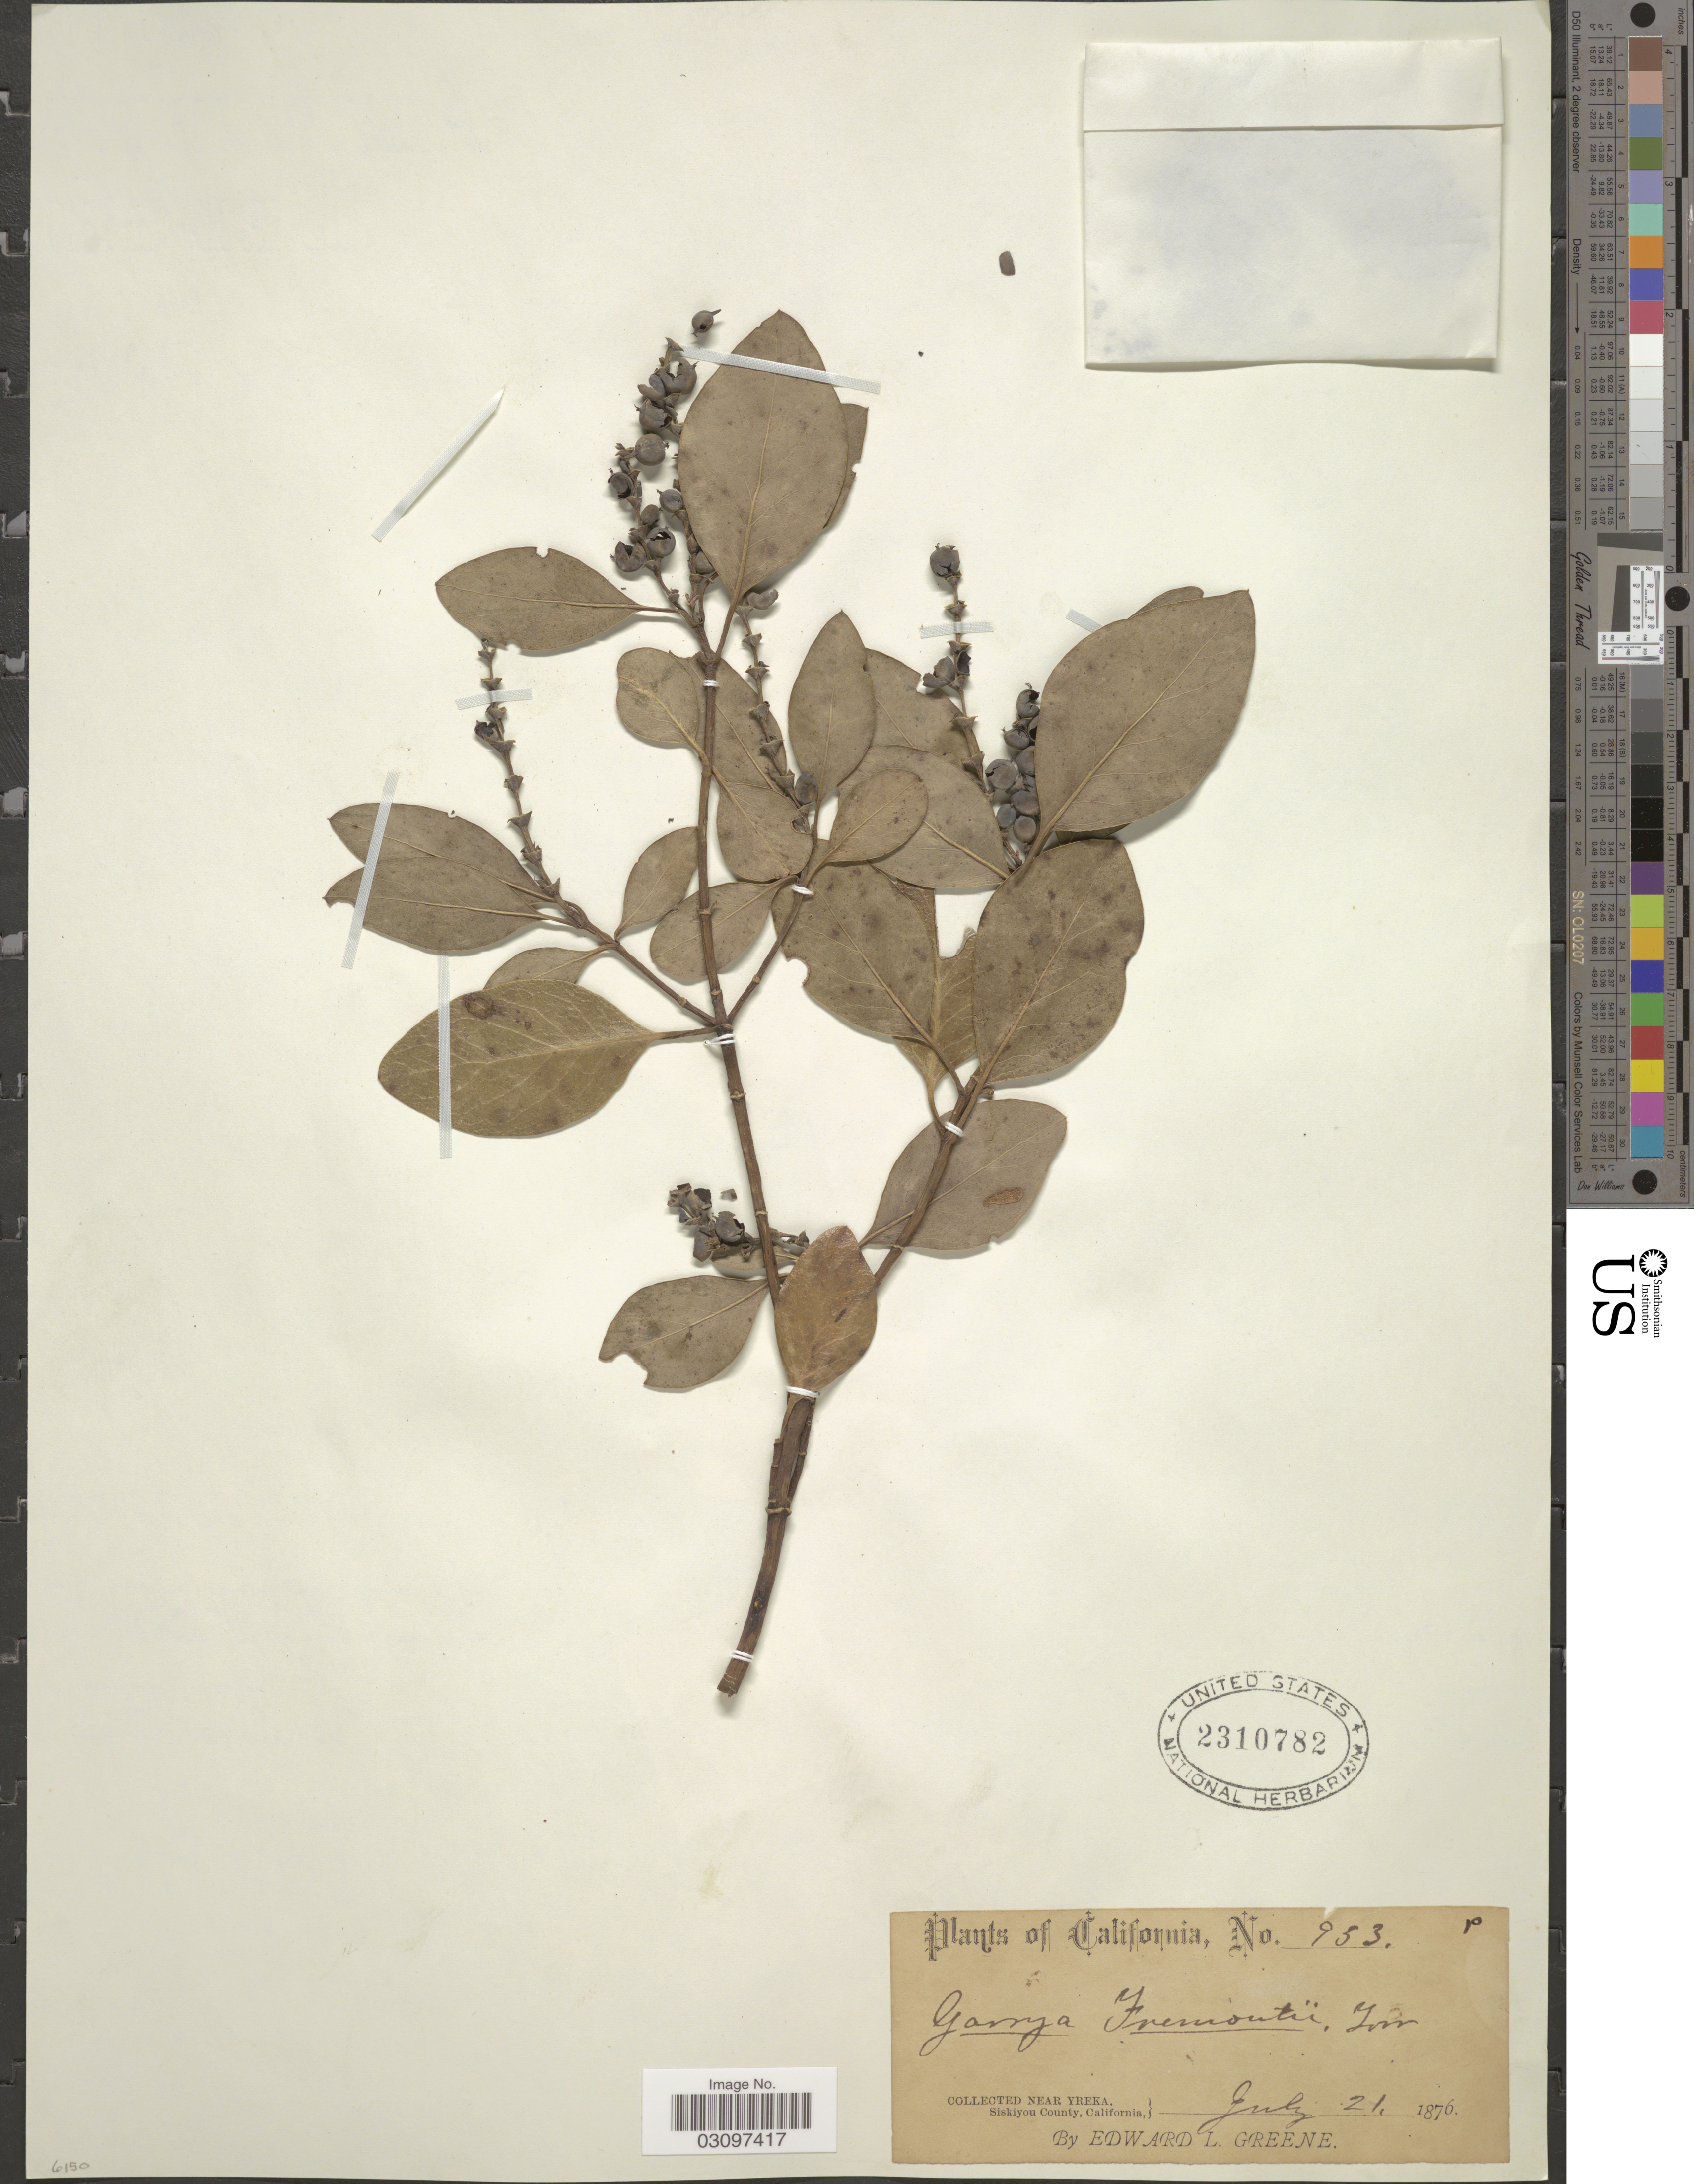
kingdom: Plantae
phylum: Tracheophyta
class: Magnoliopsida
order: Garryales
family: Garryaceae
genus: Garrya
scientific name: Garrya fremontii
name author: Torr.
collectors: E. L. Greene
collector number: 953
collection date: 1876-07-21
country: United States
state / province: California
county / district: Siskiyou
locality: Near Yreka. Siskiyou County.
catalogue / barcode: US 2310782